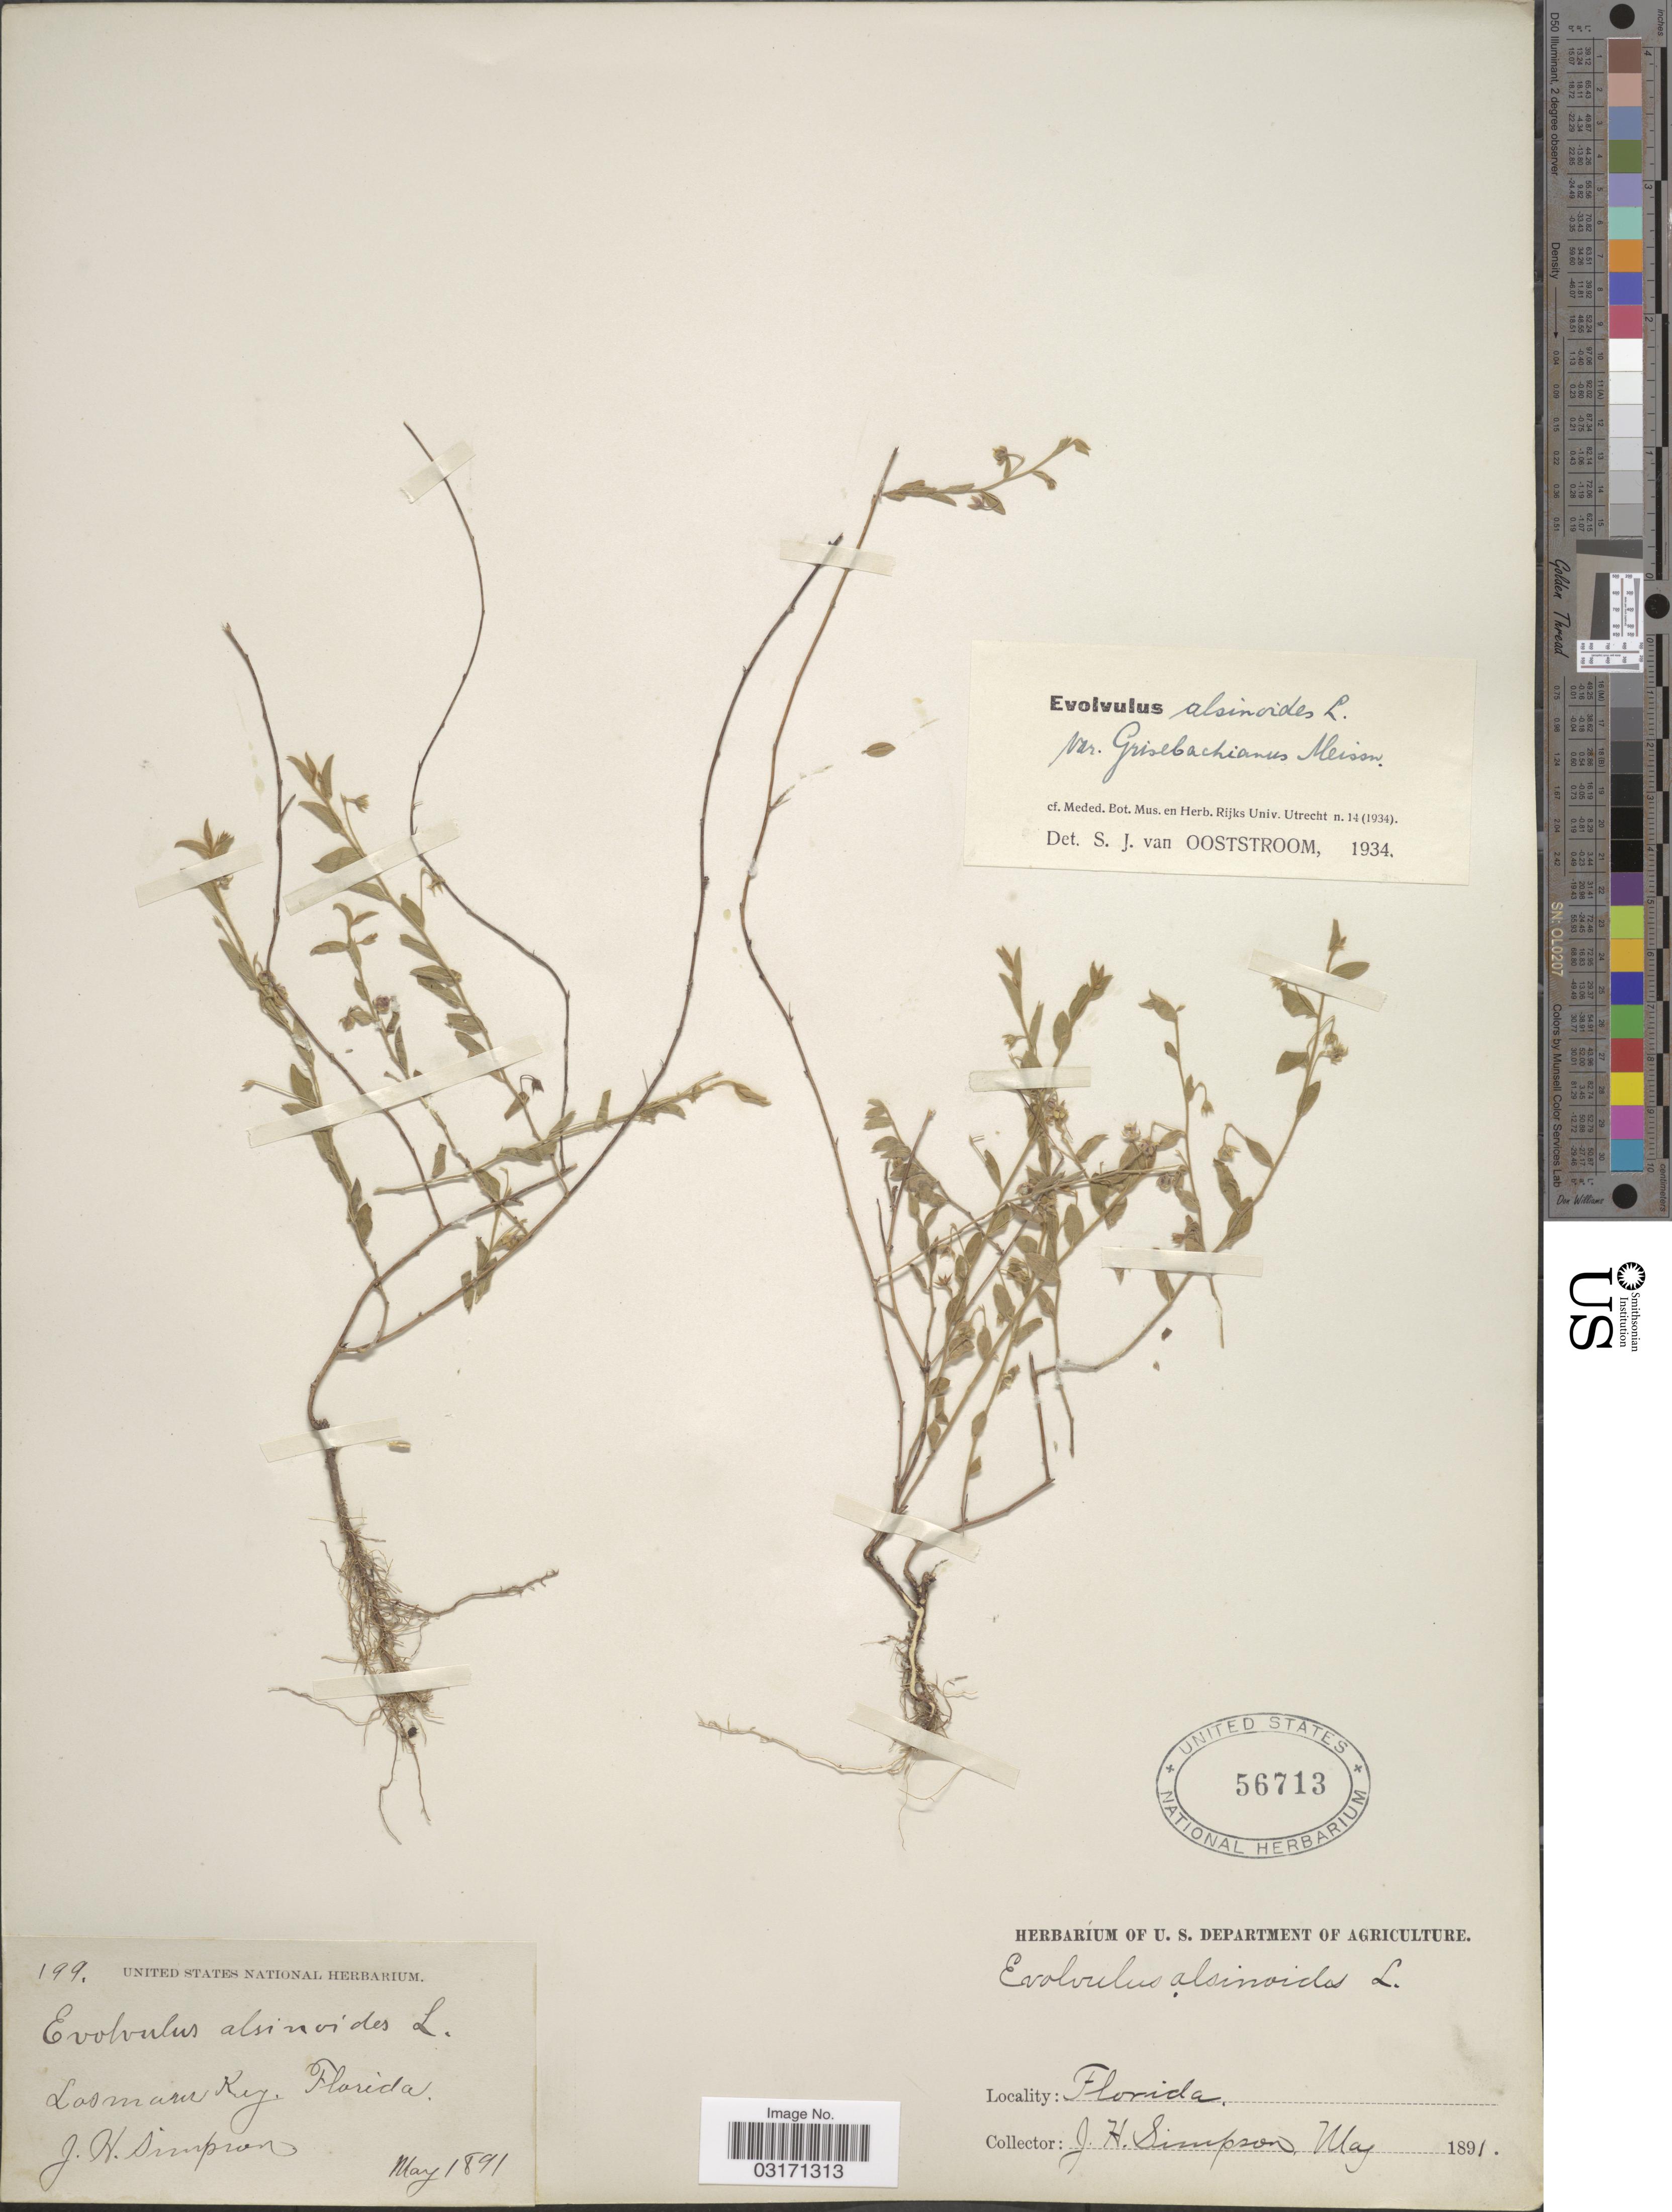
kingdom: Plantae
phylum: Tracheophyta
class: Magnoliopsida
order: Solanales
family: Convolvulaceae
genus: Evolvulus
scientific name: Evolvulus alsinoides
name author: (L.) L.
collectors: J. H. Simpson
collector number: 199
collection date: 1891-05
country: United States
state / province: Florida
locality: Lostmans Key.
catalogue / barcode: US 56713